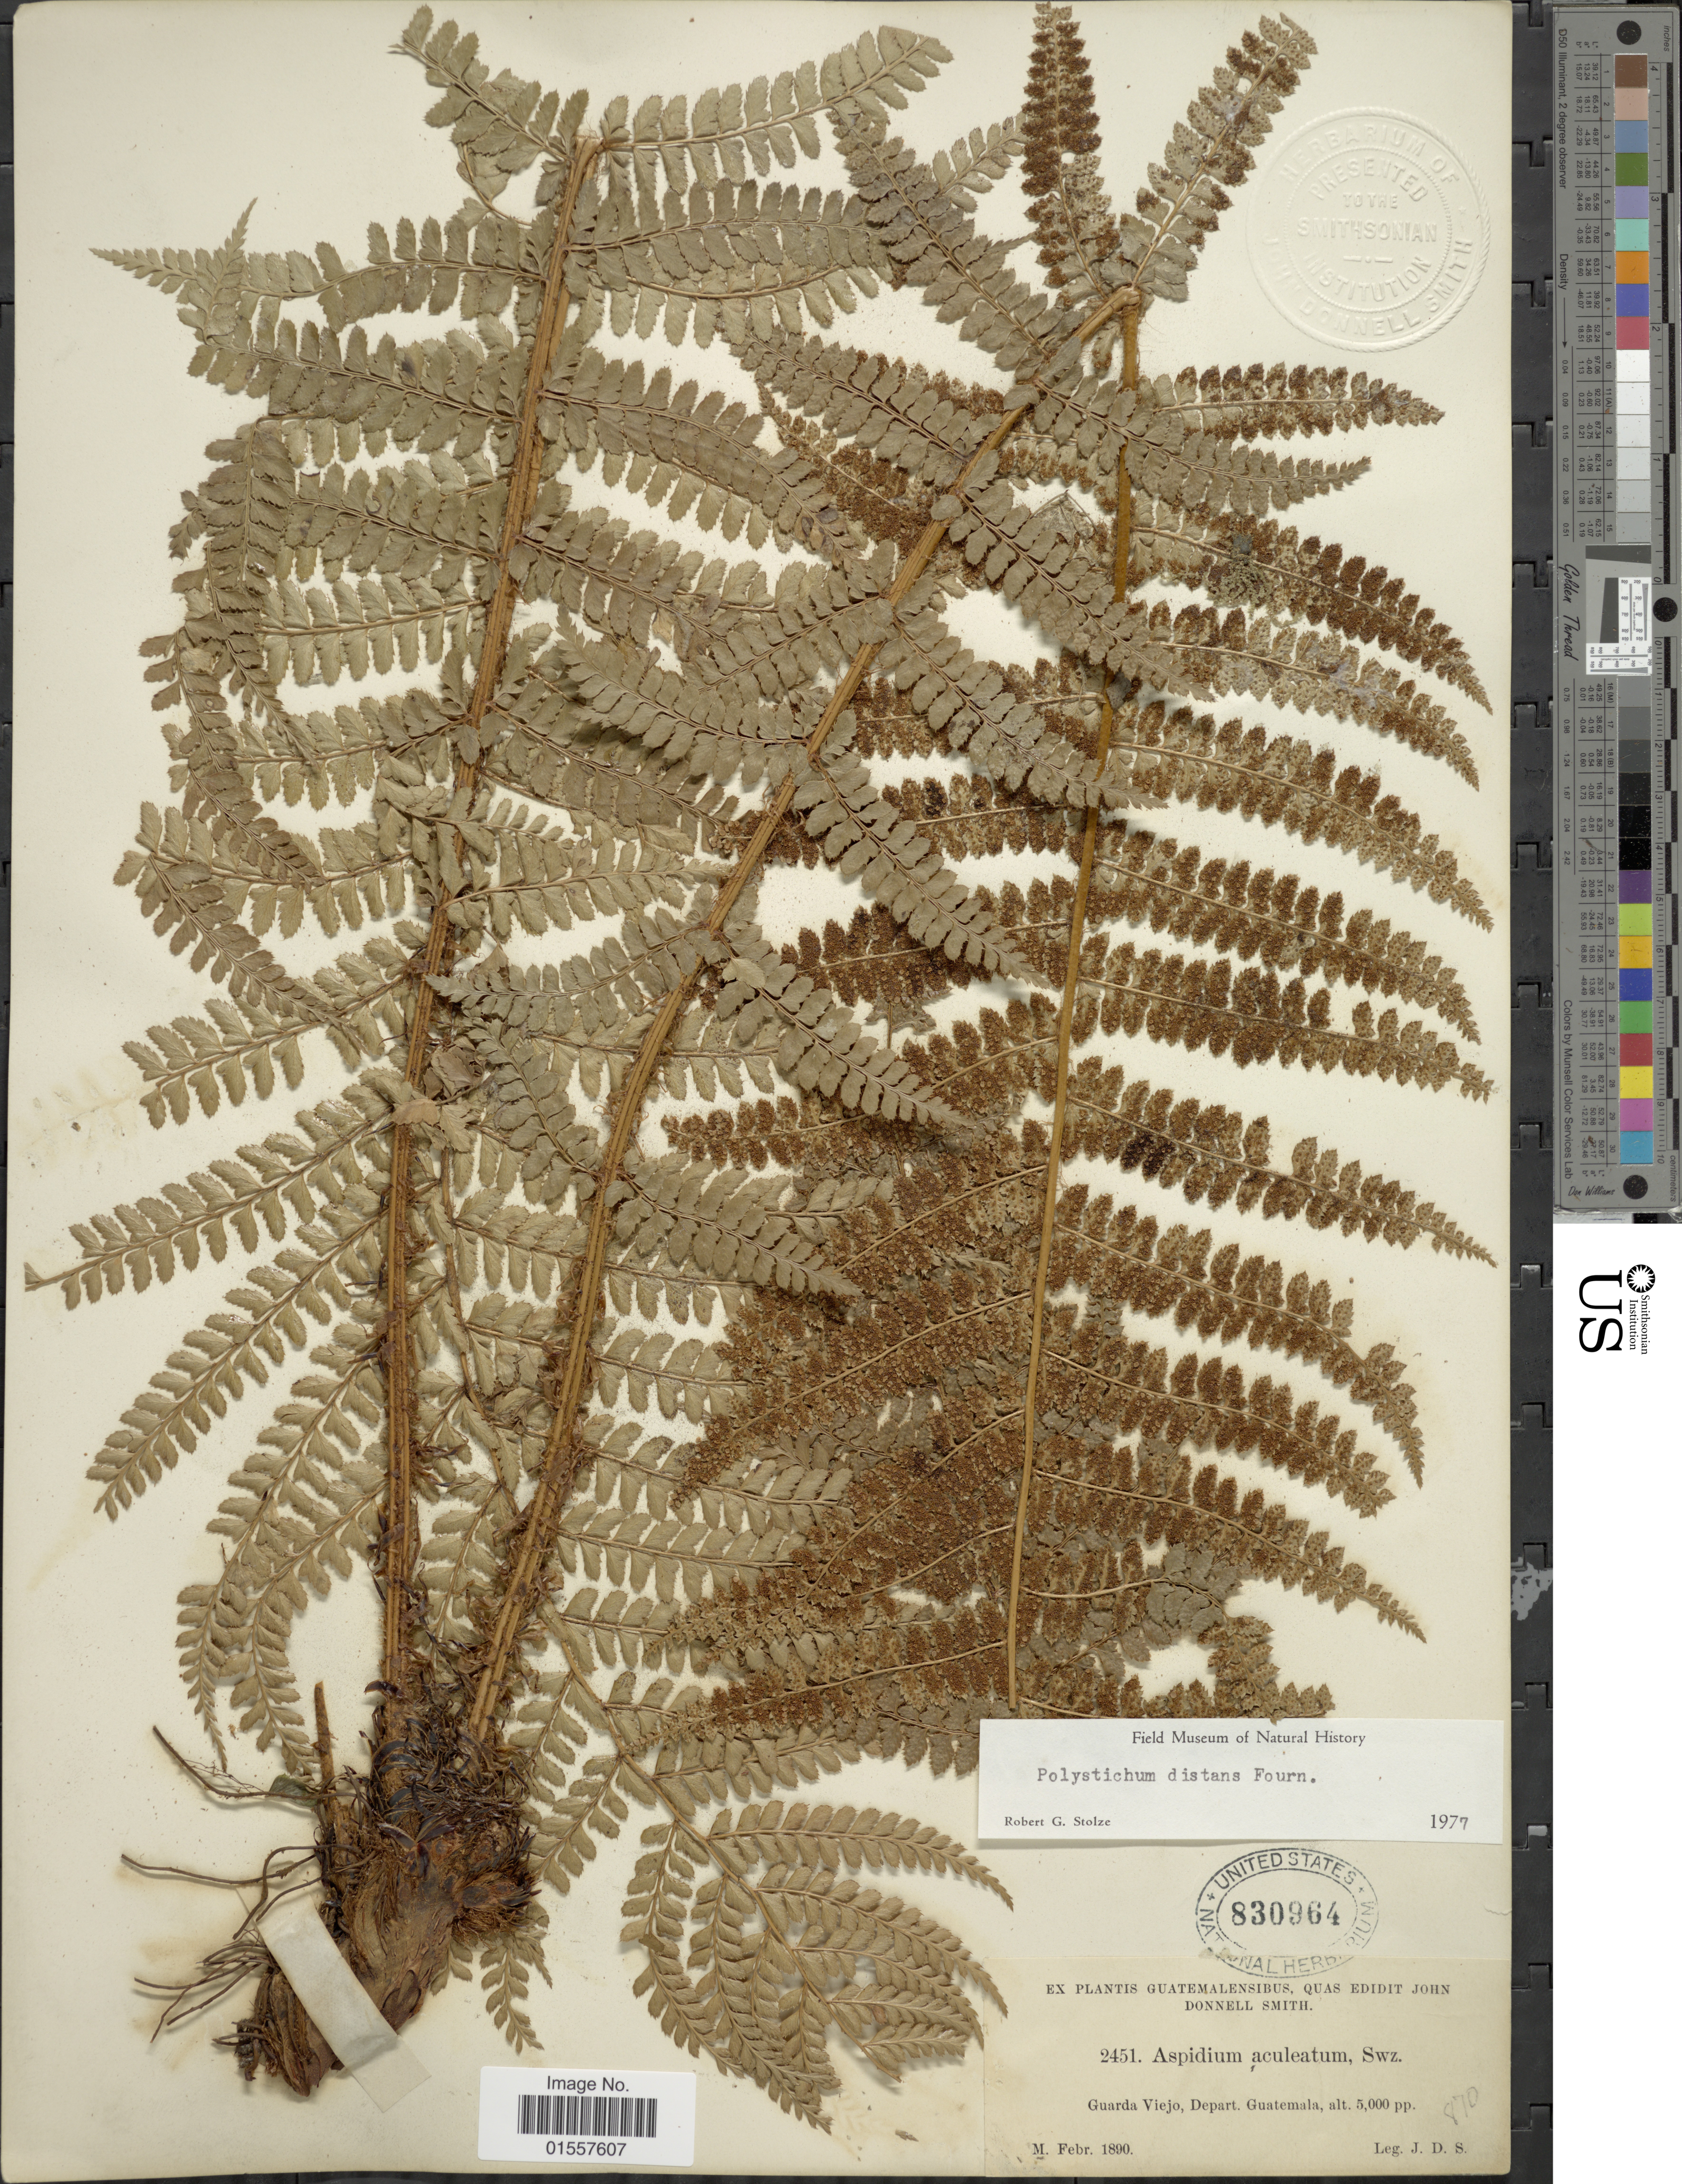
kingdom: Plantae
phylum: Tracheophyta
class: Polypodiopsida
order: Polypodiales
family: Dryopteridaceae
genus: Polystichum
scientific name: Polystichum distans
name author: E. Fourn.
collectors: J. Donnell Smith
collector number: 2451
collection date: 1890-02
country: Guatemala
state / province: Guatemala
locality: Guatemalensibus, Guarda Viejo, Depart. Guatemala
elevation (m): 1524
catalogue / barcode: US 830964